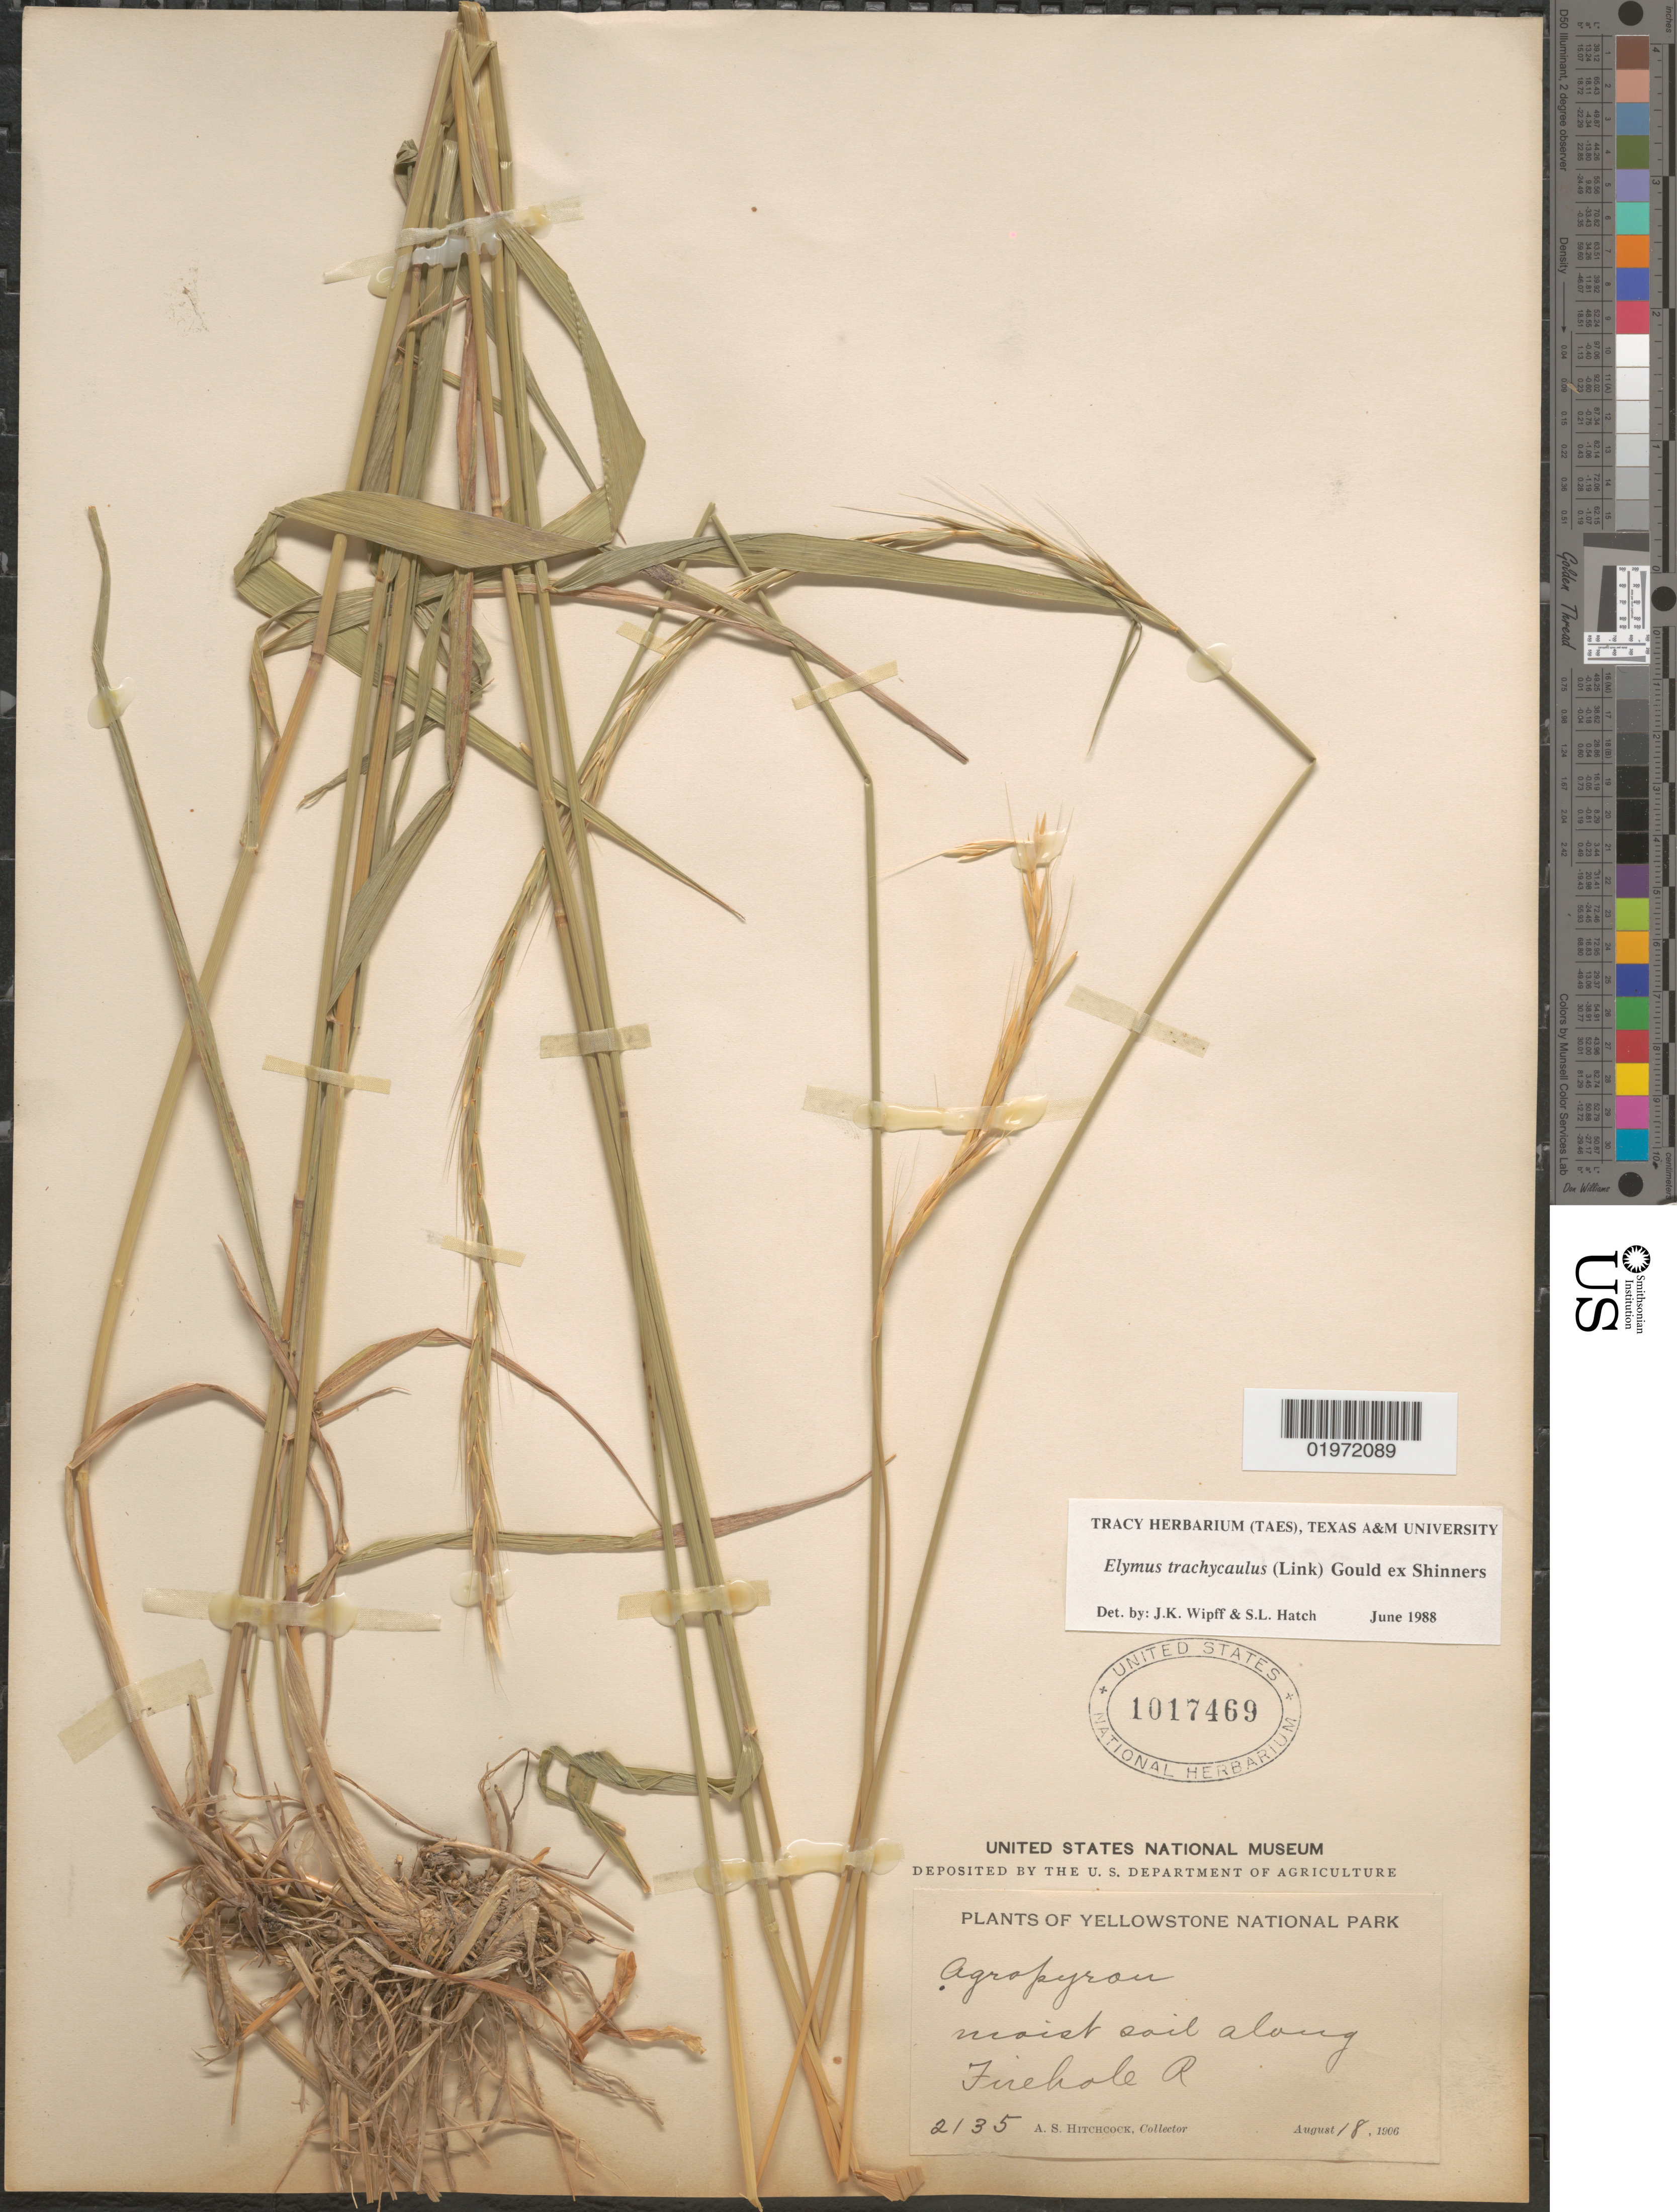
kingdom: Plantae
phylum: Tracheophyta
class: Liliopsida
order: Poales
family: Poaceae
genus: Elymus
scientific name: Elymus trachycaulus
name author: (Link) Gould ex Shinners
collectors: A. S. Hitchcock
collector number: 2135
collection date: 1906-08-18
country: United States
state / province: Wyoming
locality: Yellowstone National Park. Moist soil along Firehole R.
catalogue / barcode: US 1017469